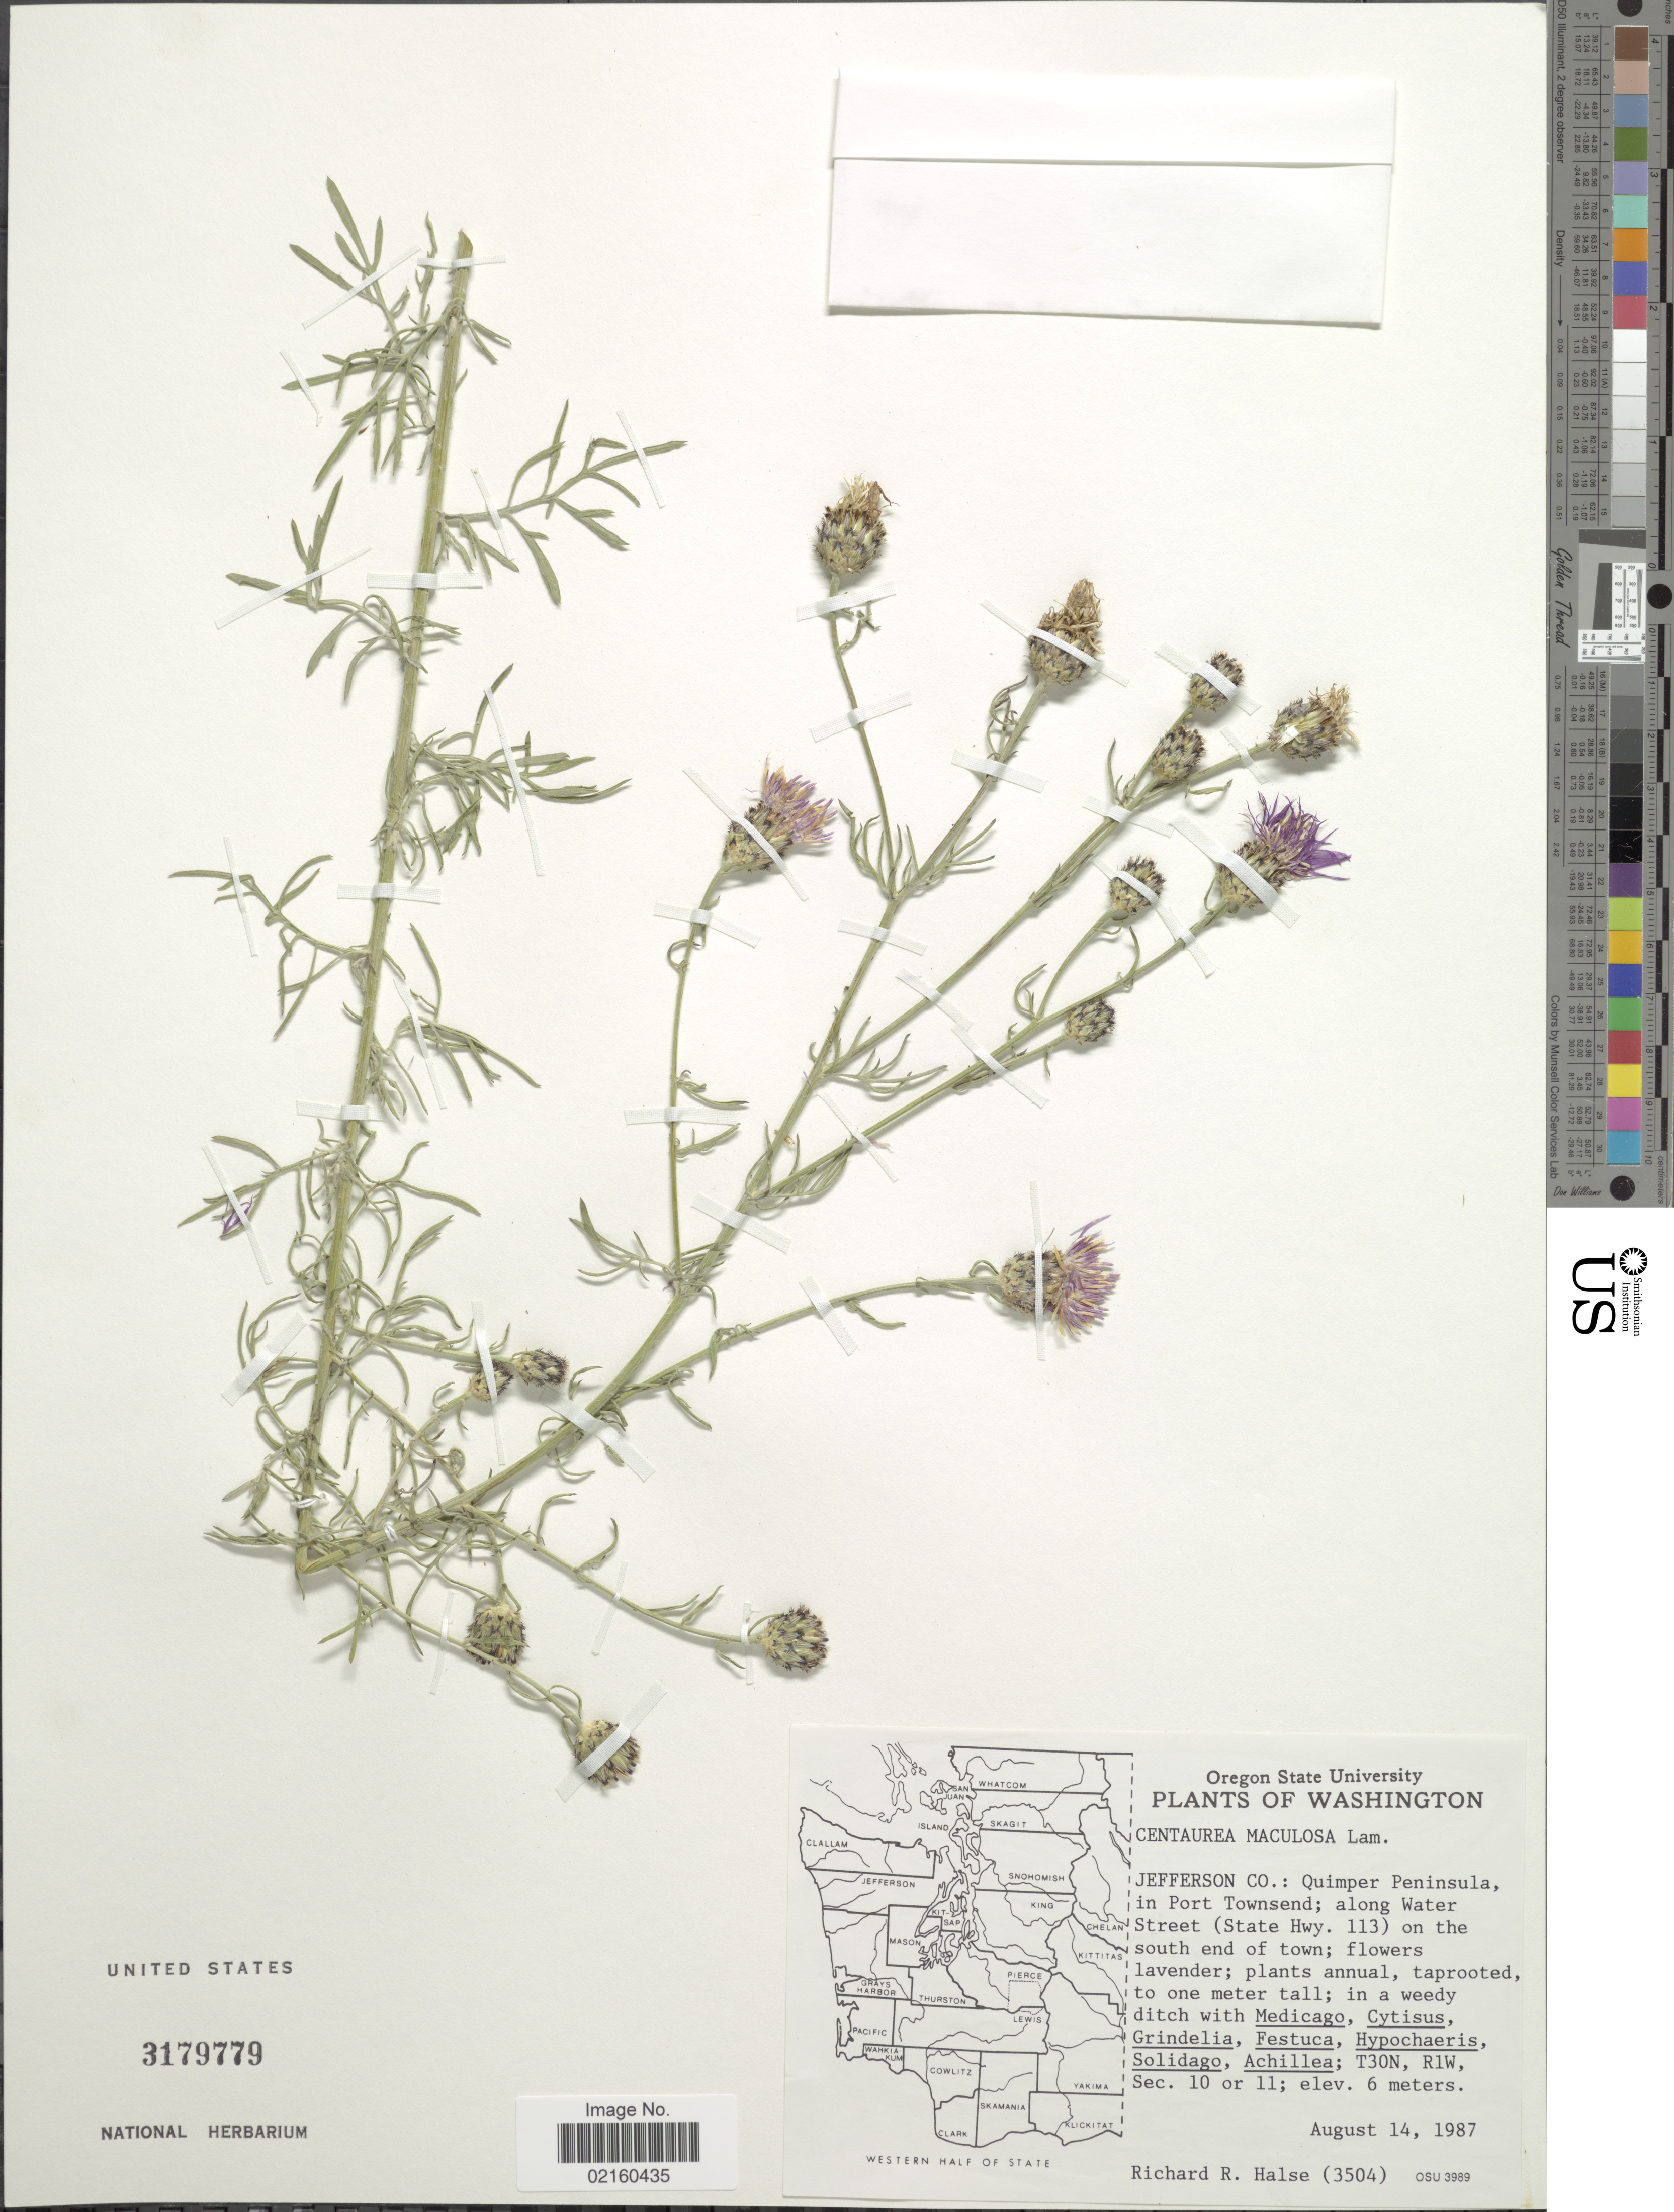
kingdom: Plantae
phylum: Tracheophyta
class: Magnoliopsida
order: Asterales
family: Asteraceae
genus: Centaurea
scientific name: Centaurea stoebe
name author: L.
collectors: R. Halse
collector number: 3504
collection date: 1987-08-14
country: United States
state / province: Washington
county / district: Jefferson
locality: Jefferson Co., Quimper Peninsula, in Port Townsend, along Water Street (State Hwy. 113) on the south end of town, T30N, R1W, Sec. 10 or 11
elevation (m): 6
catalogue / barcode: US 3179779